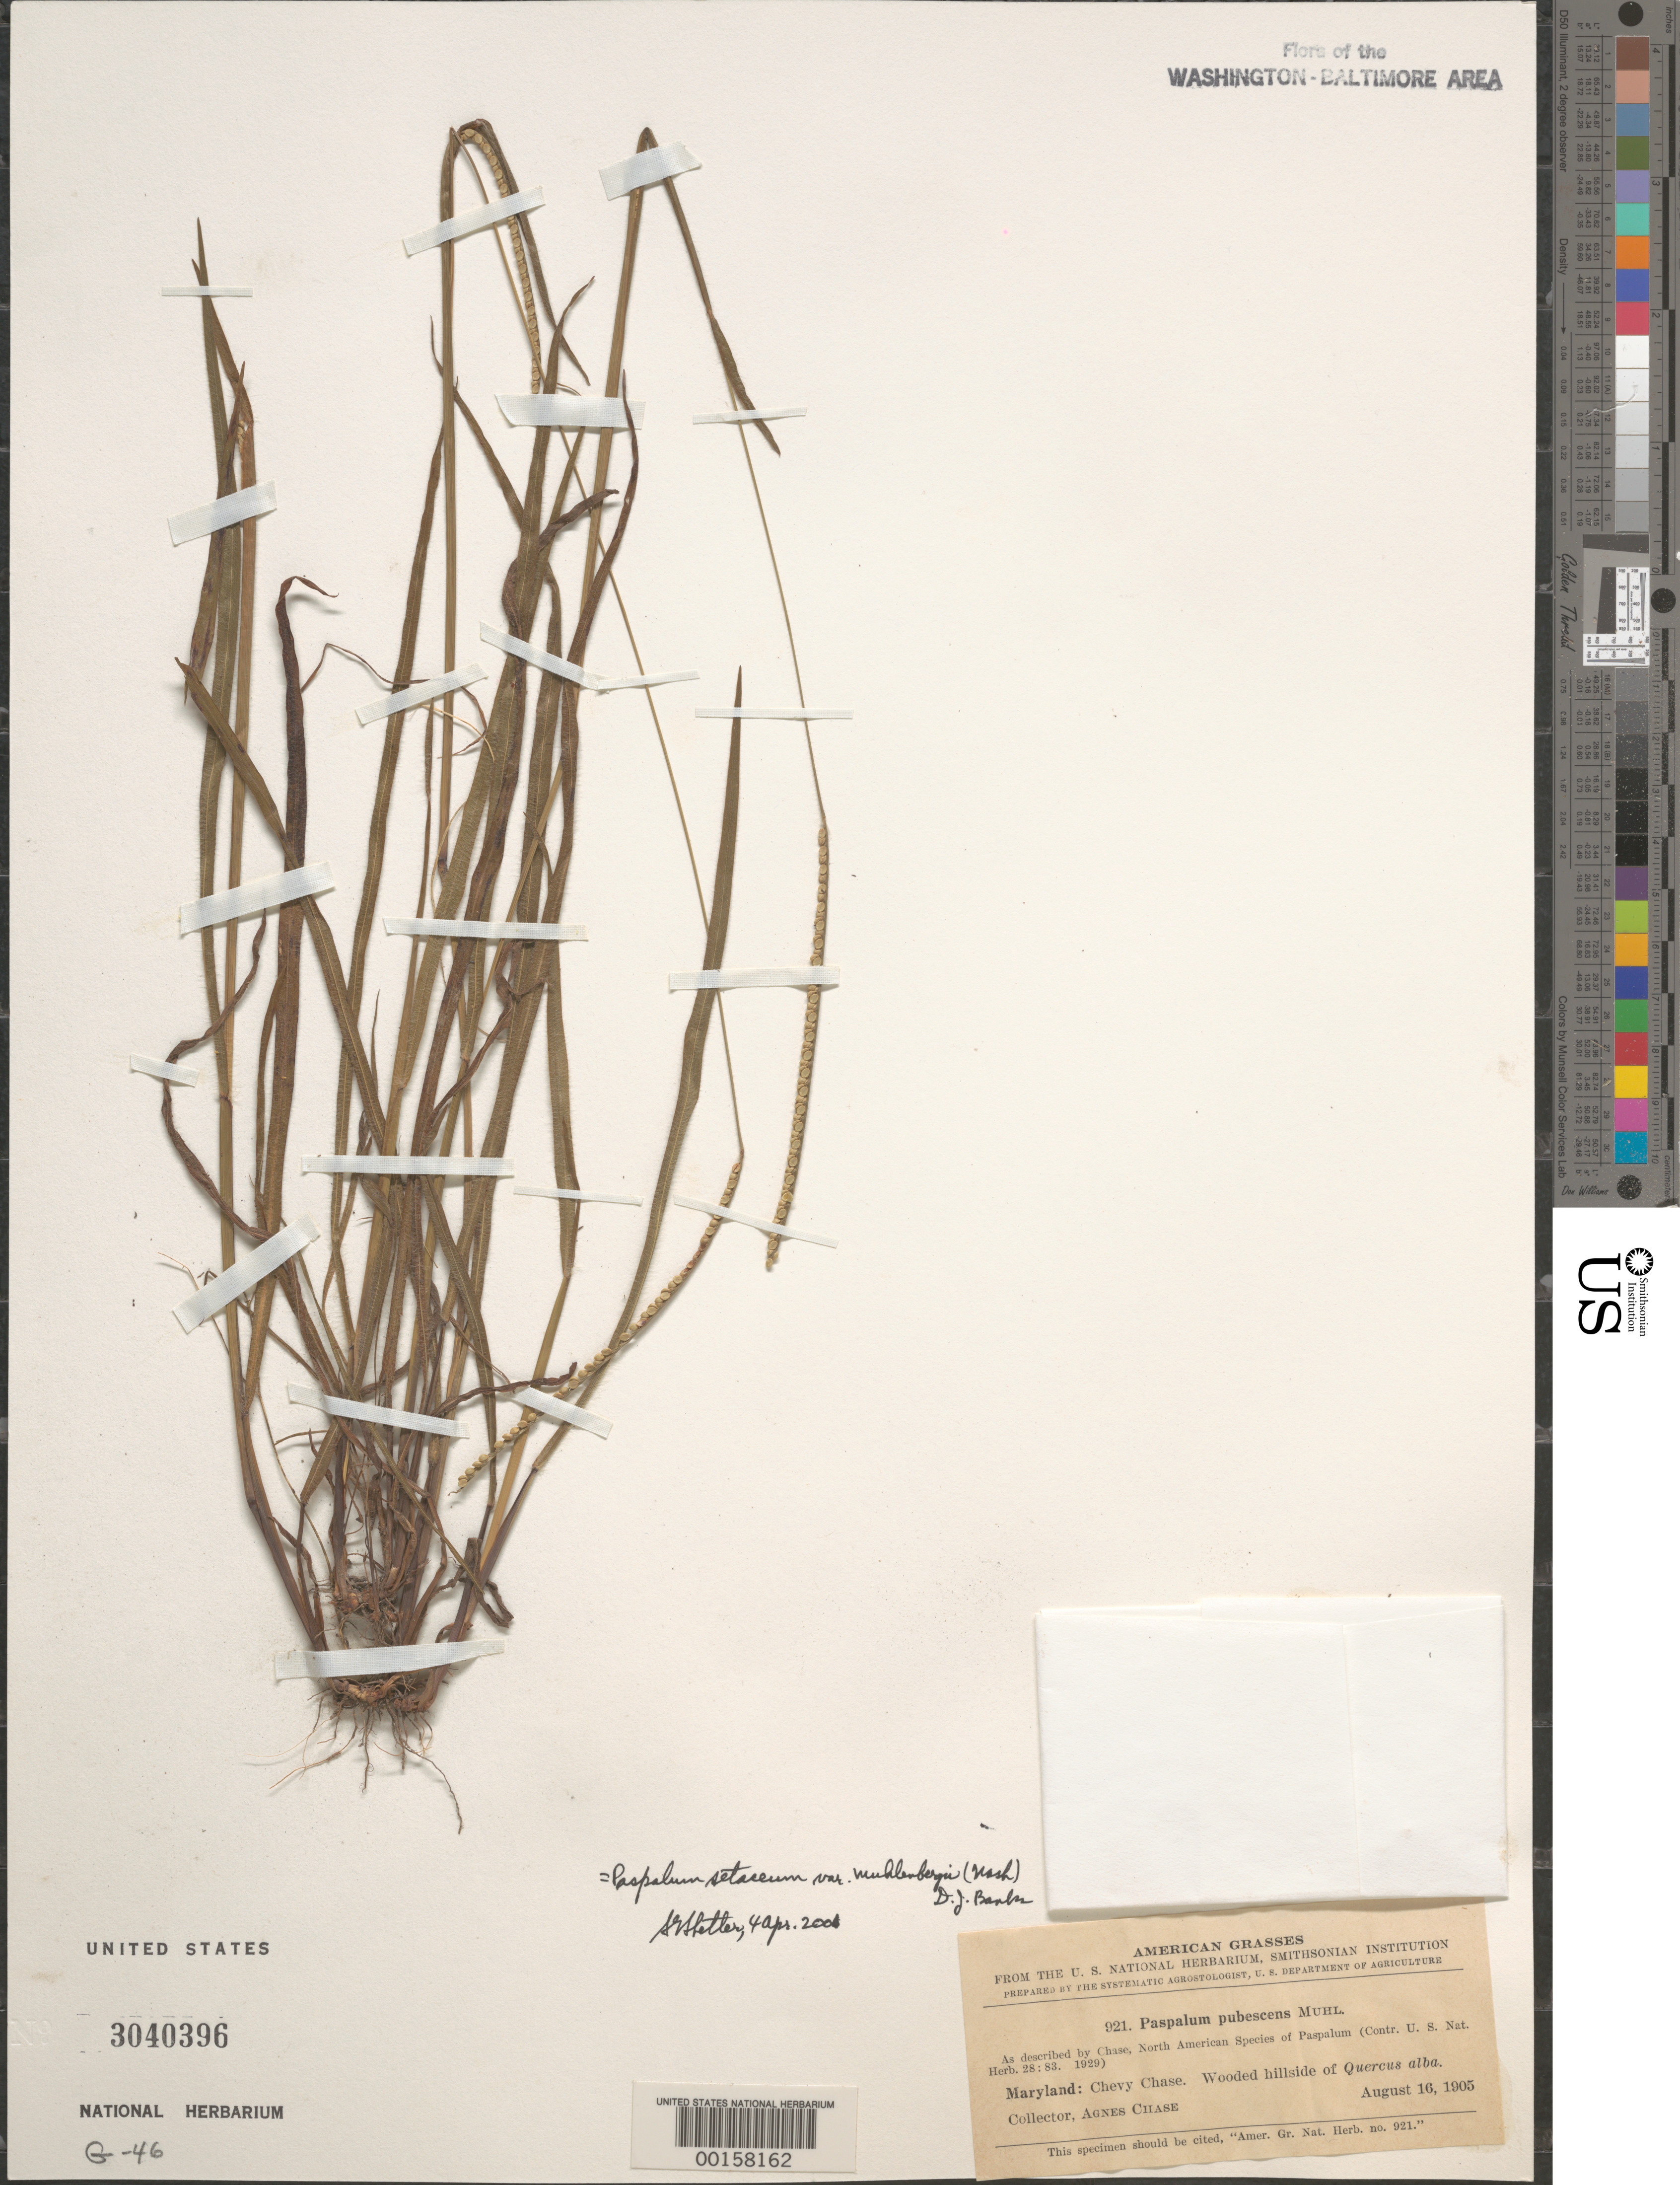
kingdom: Plantae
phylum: Tracheophyta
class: Liliopsida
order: Poales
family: Poaceae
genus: Paspalum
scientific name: Paspalum setaceum var. muhlenbergii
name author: (Nash) D.J. Banks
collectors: A. Chase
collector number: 921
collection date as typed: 16 Aug 1905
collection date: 1905-08-16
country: United States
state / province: Maryland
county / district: Montgomery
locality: Chevy Chase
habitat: Wooded hillside of Quercus alba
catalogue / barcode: US 3040396